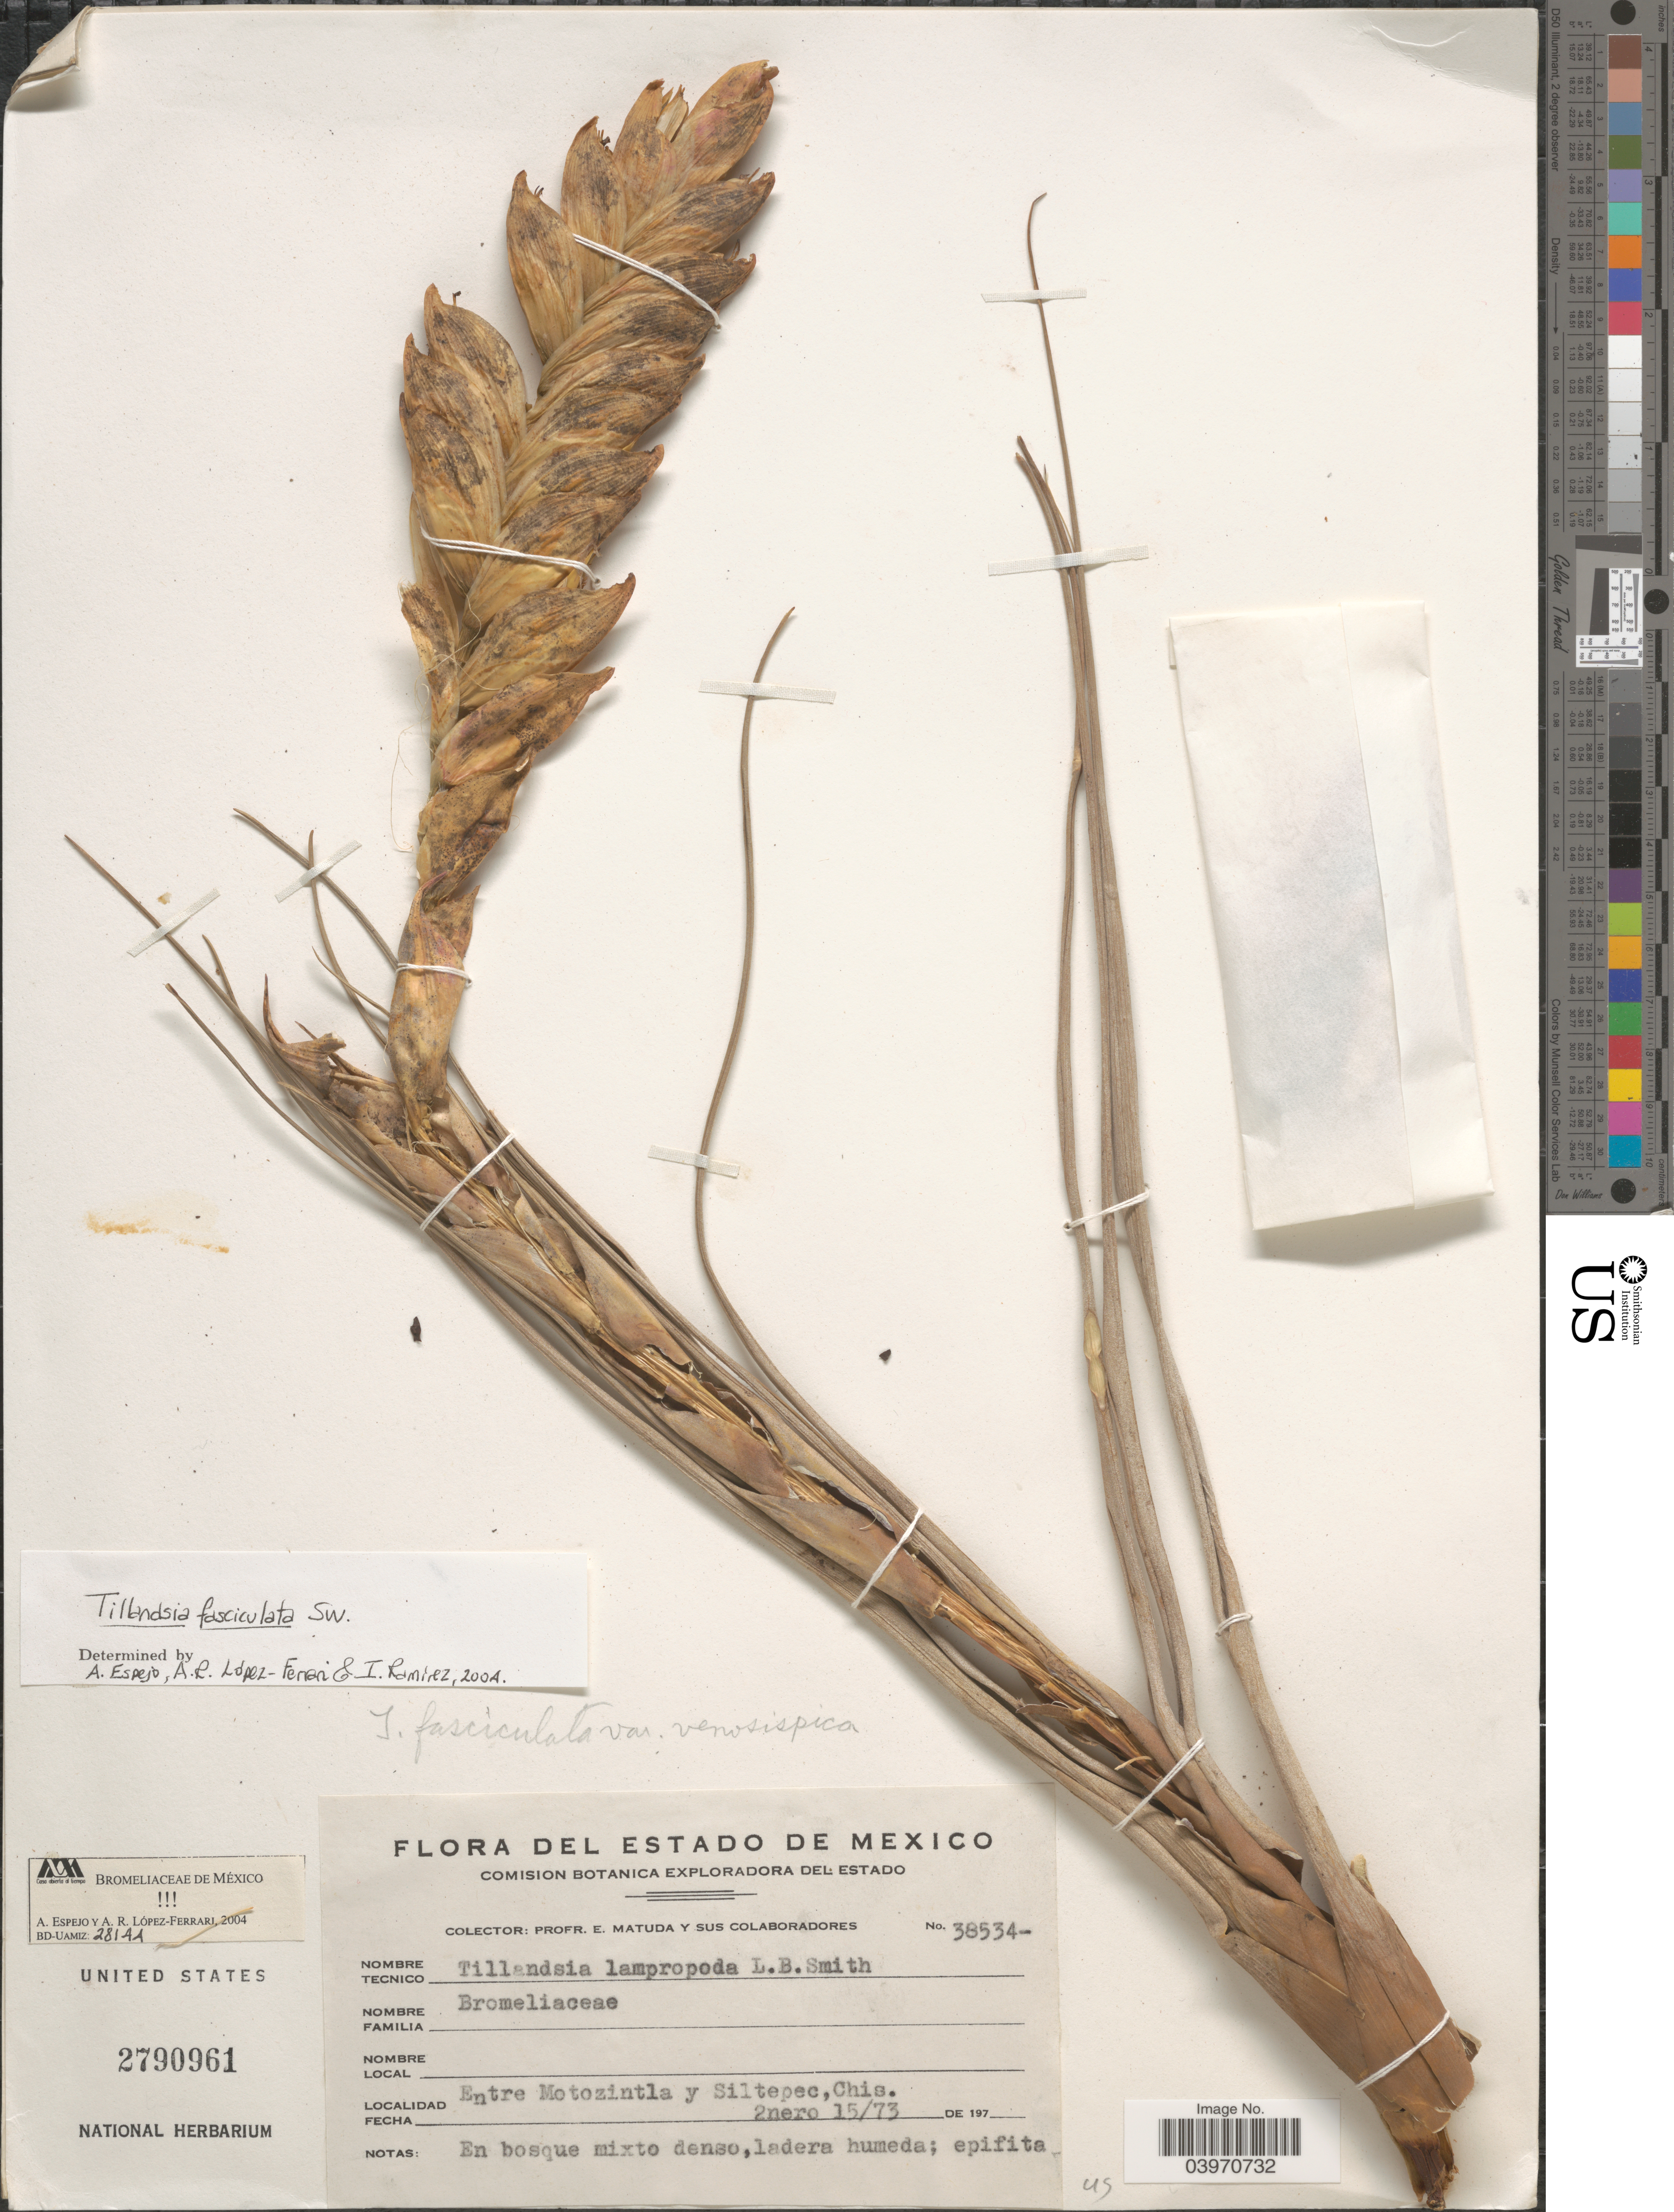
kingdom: Plantae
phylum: Tracheophyta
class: Liliopsida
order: Poales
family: Bromeliaceae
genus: Tillandsia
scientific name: Tillandsia fasciculata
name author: Sw.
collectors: E. Matuda & Sus Colaboradores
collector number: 38534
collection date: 1973-01-15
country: Mexico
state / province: Chiapas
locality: Entre Motozintla y Siltepec.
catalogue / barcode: US 2790961